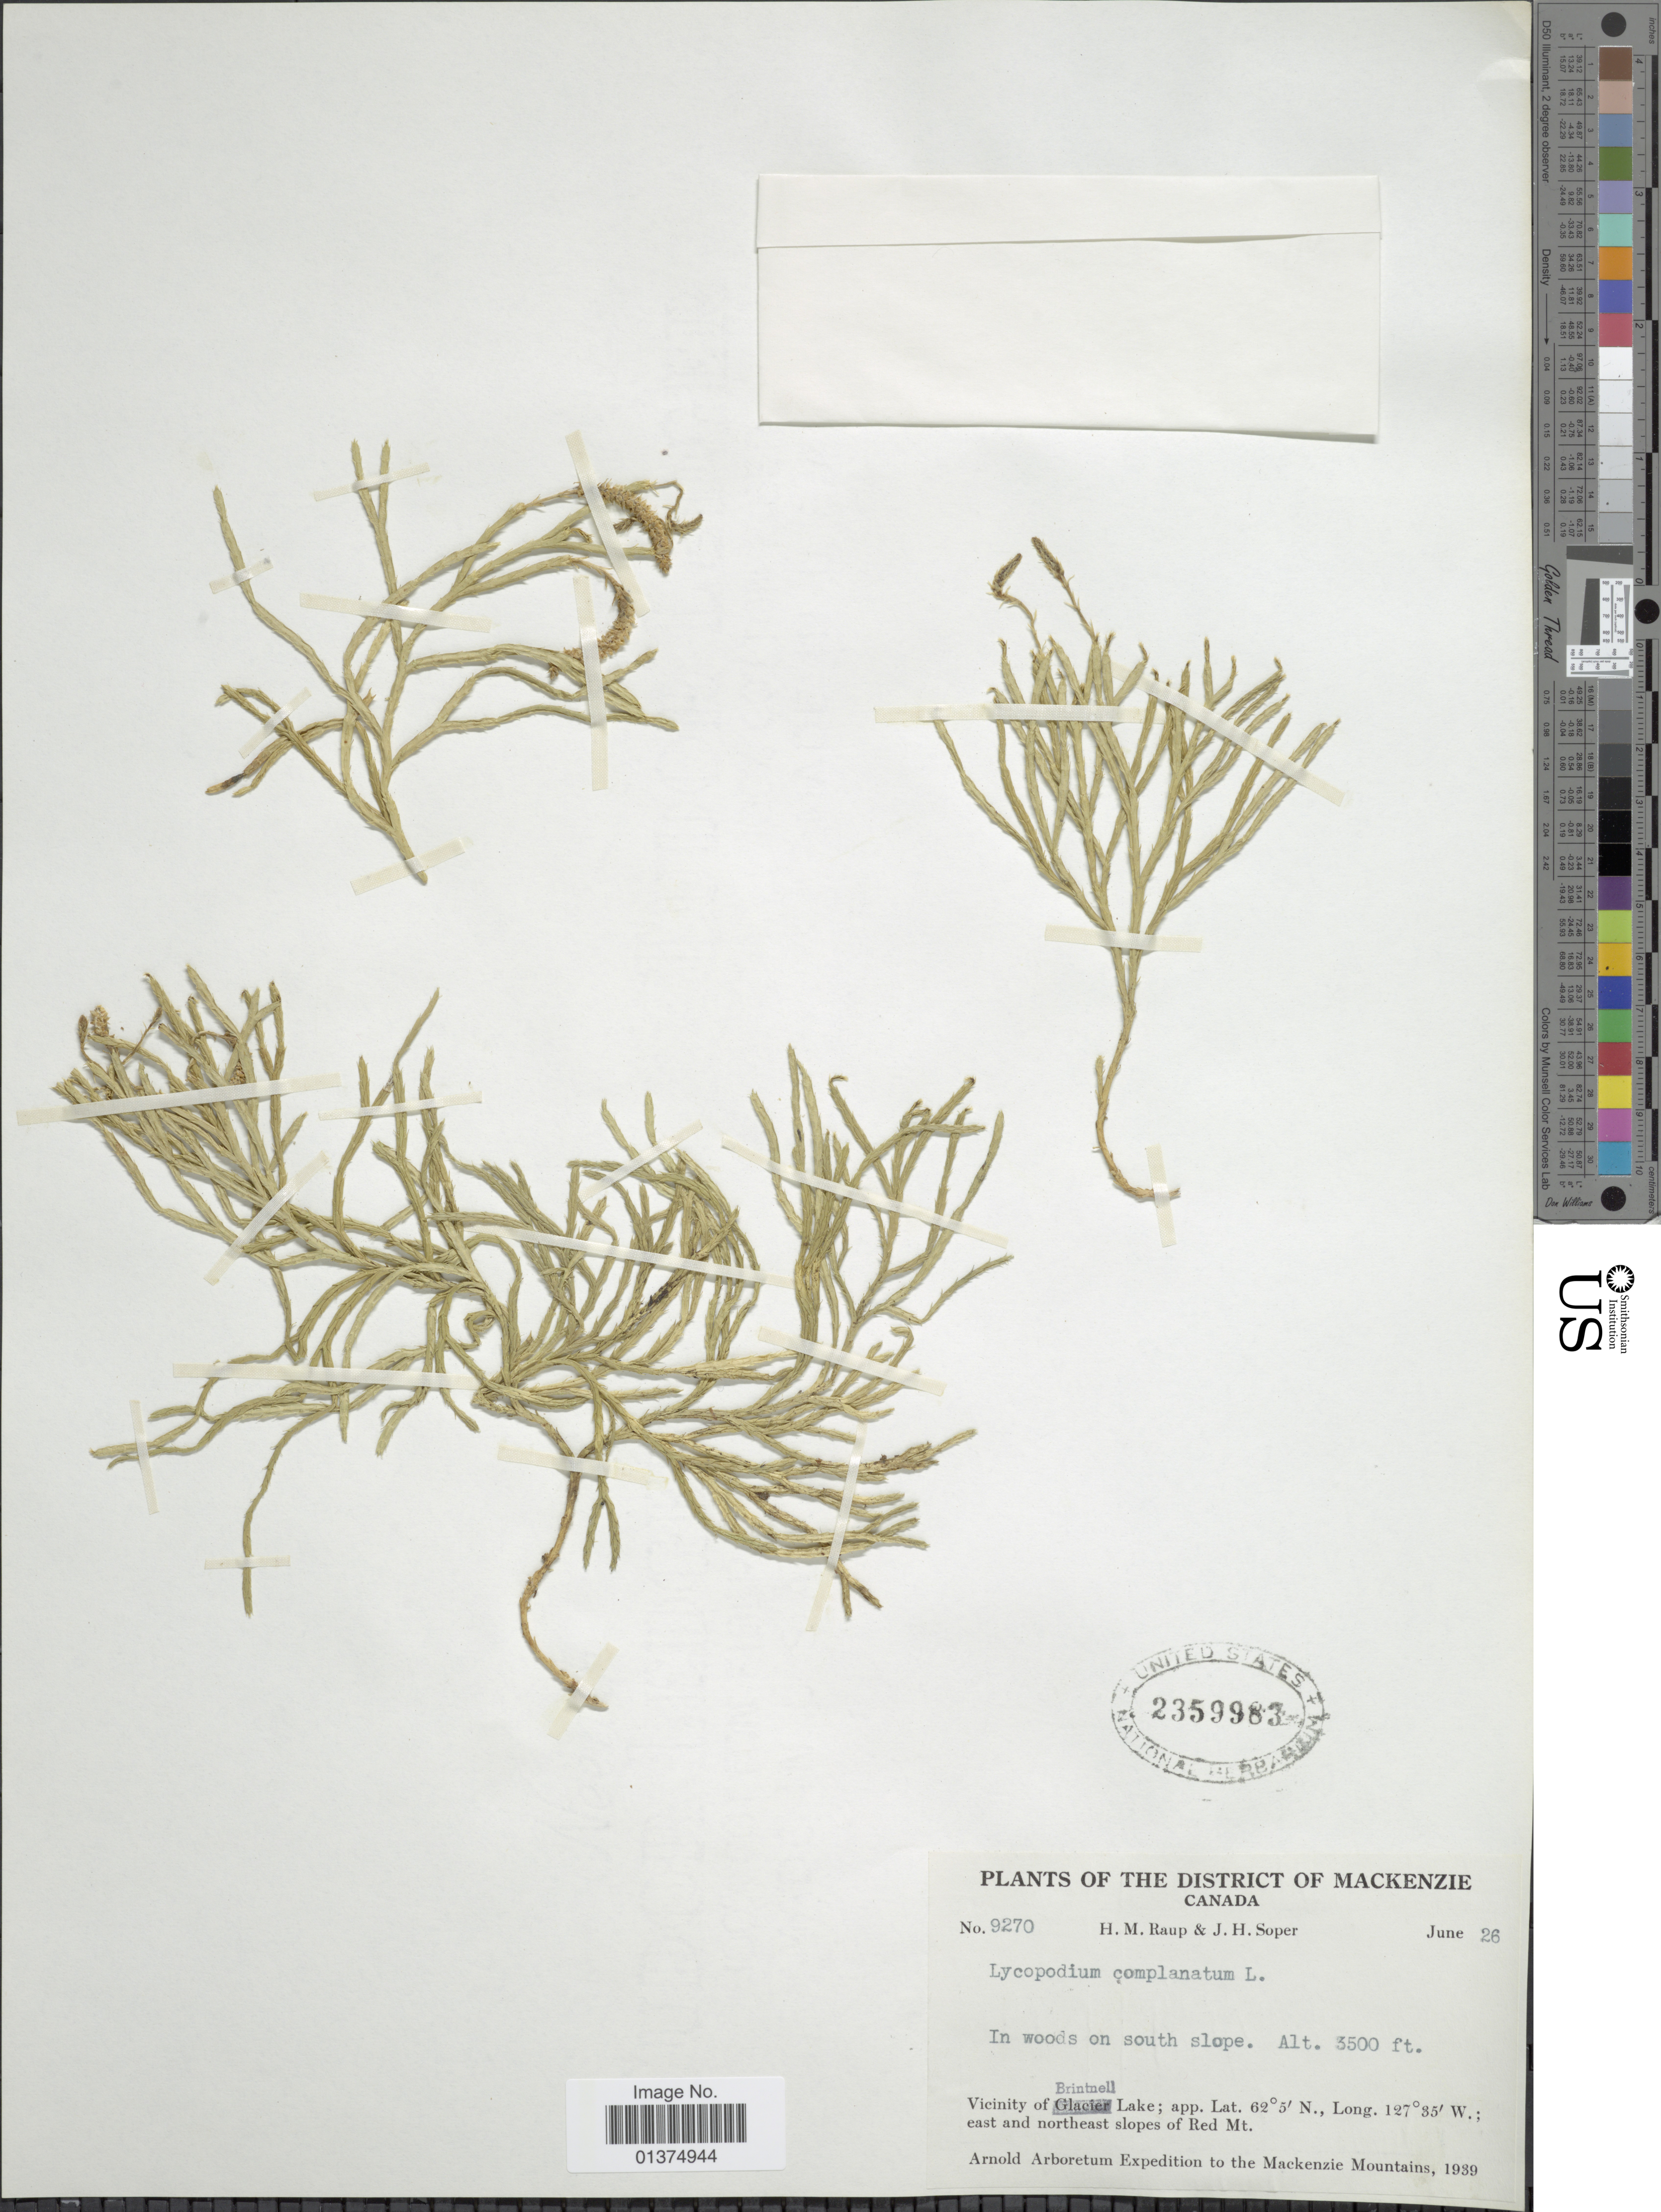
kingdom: Plantae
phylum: Tracheophyta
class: Lycopodiopsida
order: Lycopodiales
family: Lycopodiaceae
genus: Diphasiastrum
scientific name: Diphasiastrum complanatum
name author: (L.) Holub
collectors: H. Raup & J. H. Soper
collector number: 9270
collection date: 1939-06-26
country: Canada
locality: The District of Mackenzie, Vicinity of Brintell Lake, east and northeast slopes of Red Mt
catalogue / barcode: US 2359983